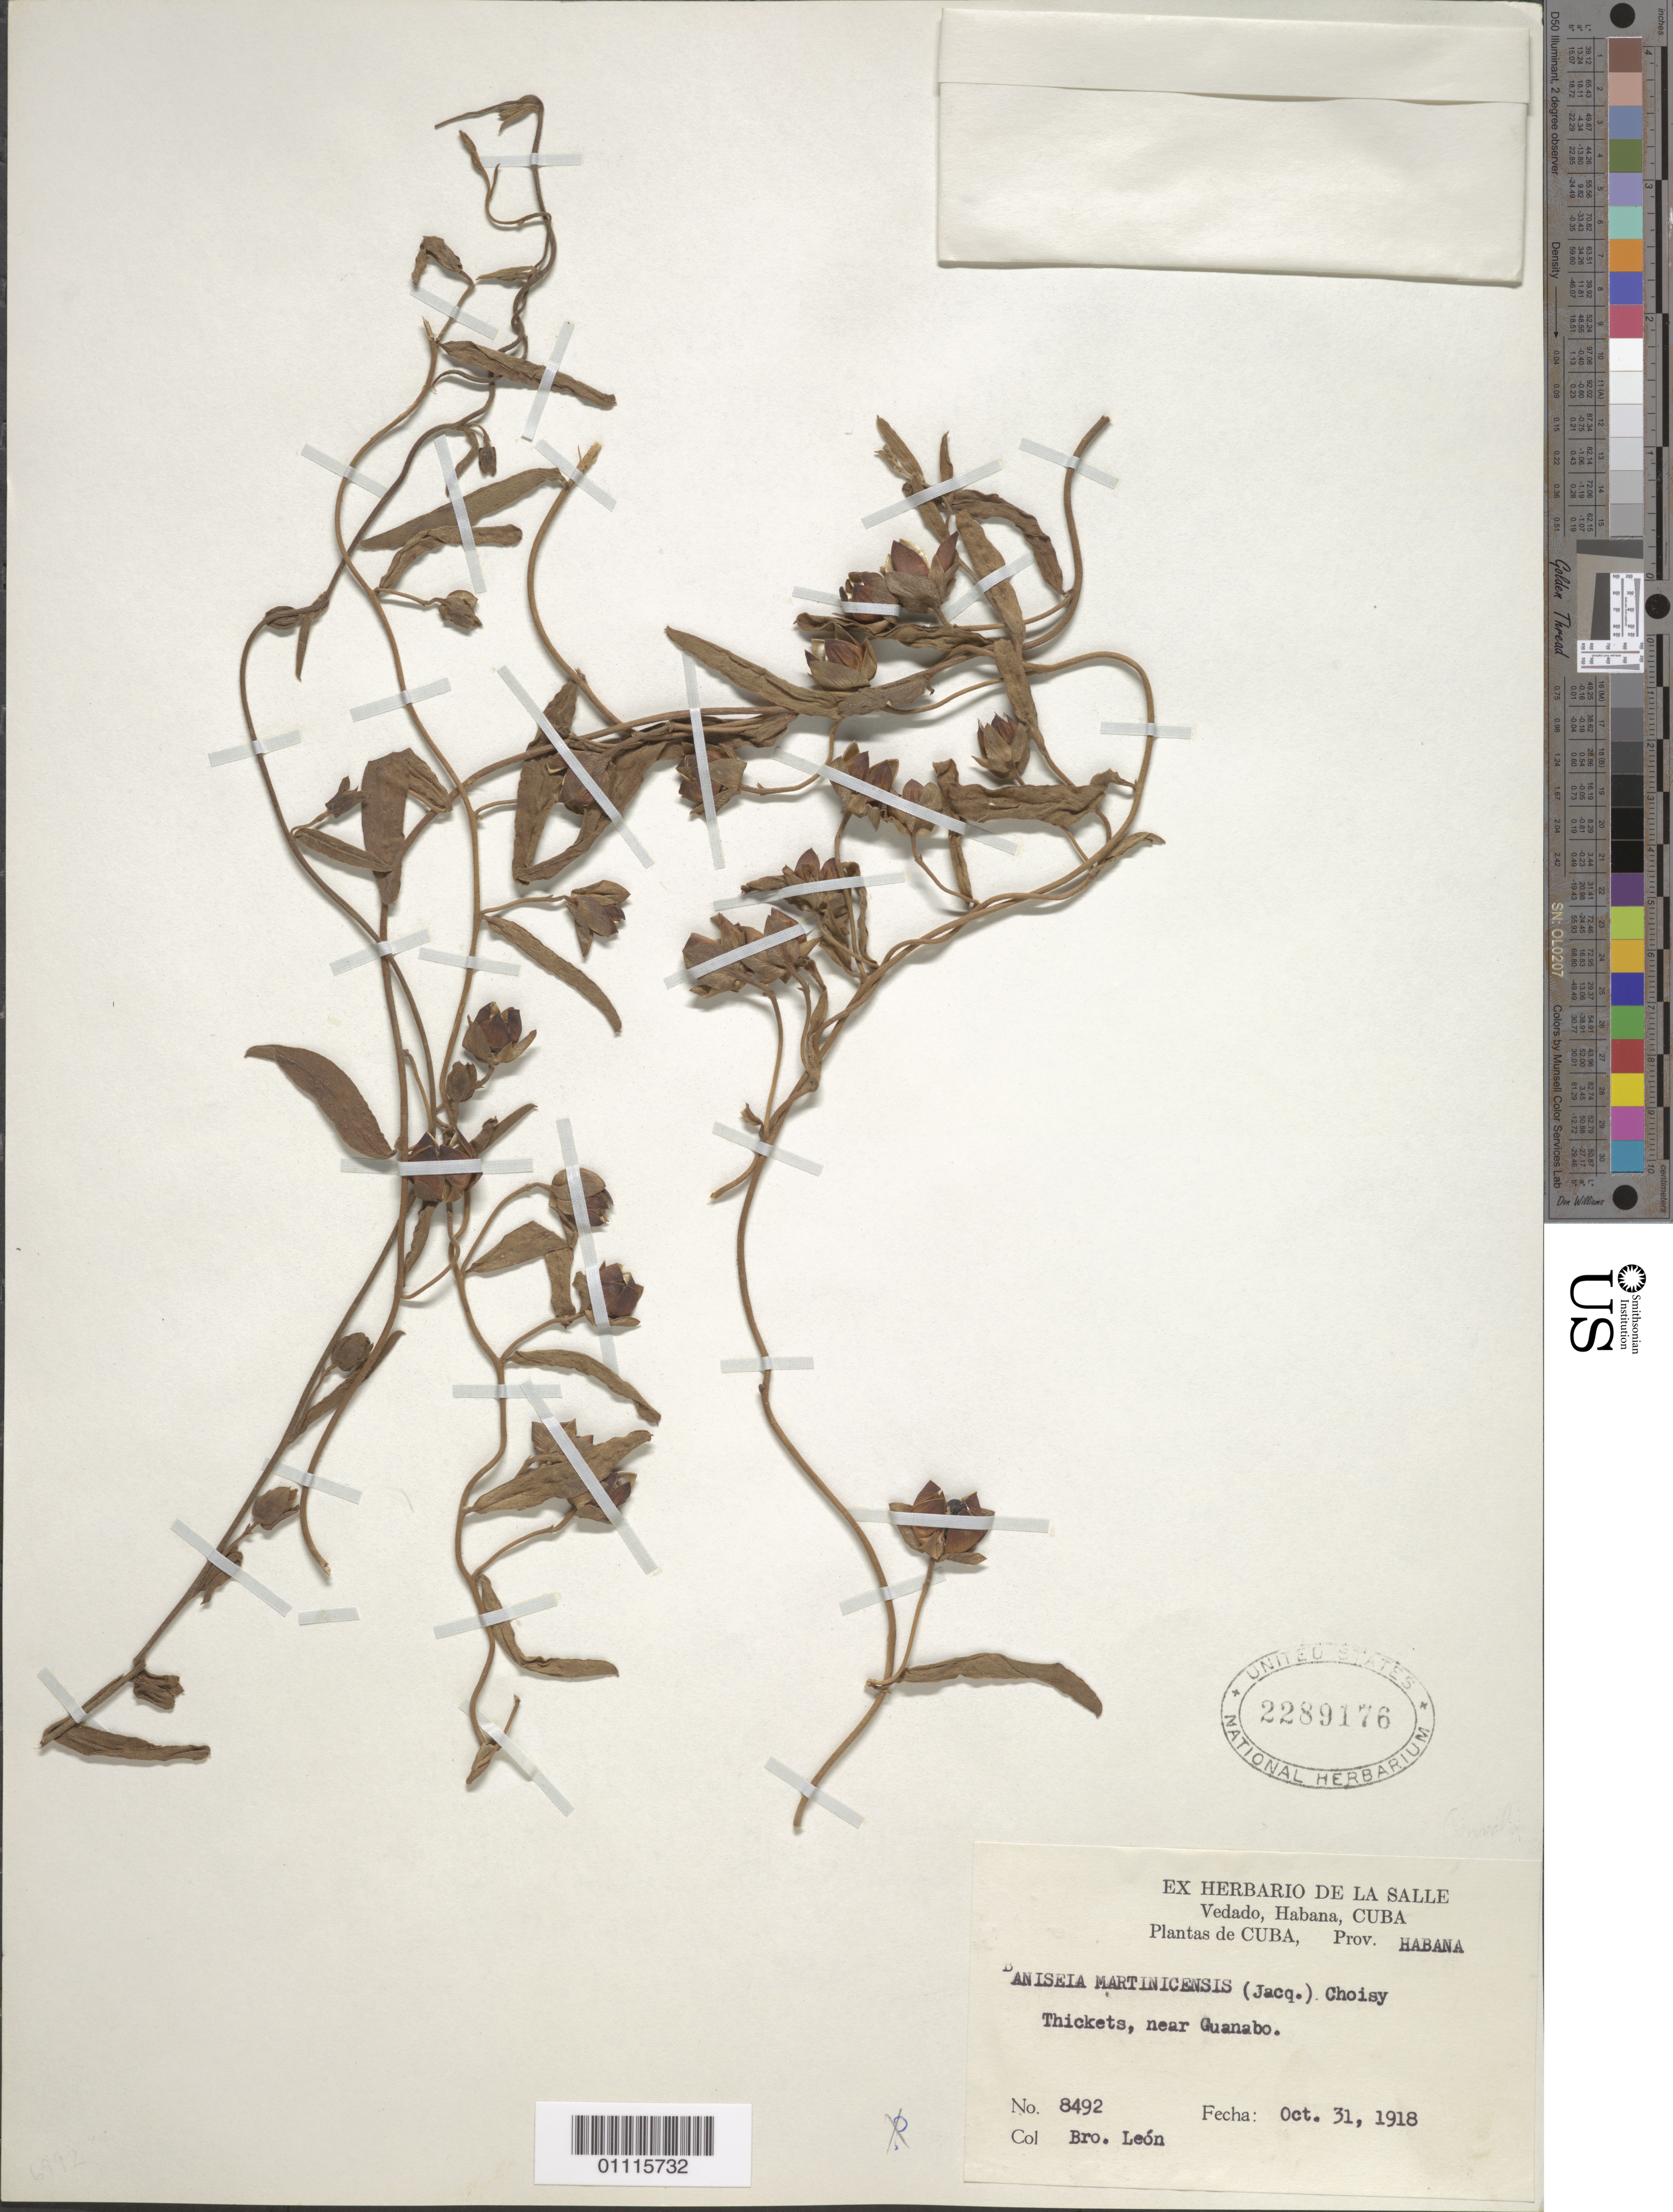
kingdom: Plantae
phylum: Tracheophyta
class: Magnoliopsida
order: Solanales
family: Convolvulaceae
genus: Aniseia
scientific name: Aniseia martinicensis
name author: (Jacq.) Choisy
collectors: Bro. León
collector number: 8492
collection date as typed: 31 Oct 1918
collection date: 1918-10-31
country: Cuba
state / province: La Habana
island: Cuba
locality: near Guanabo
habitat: Thickets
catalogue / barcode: US 2289176